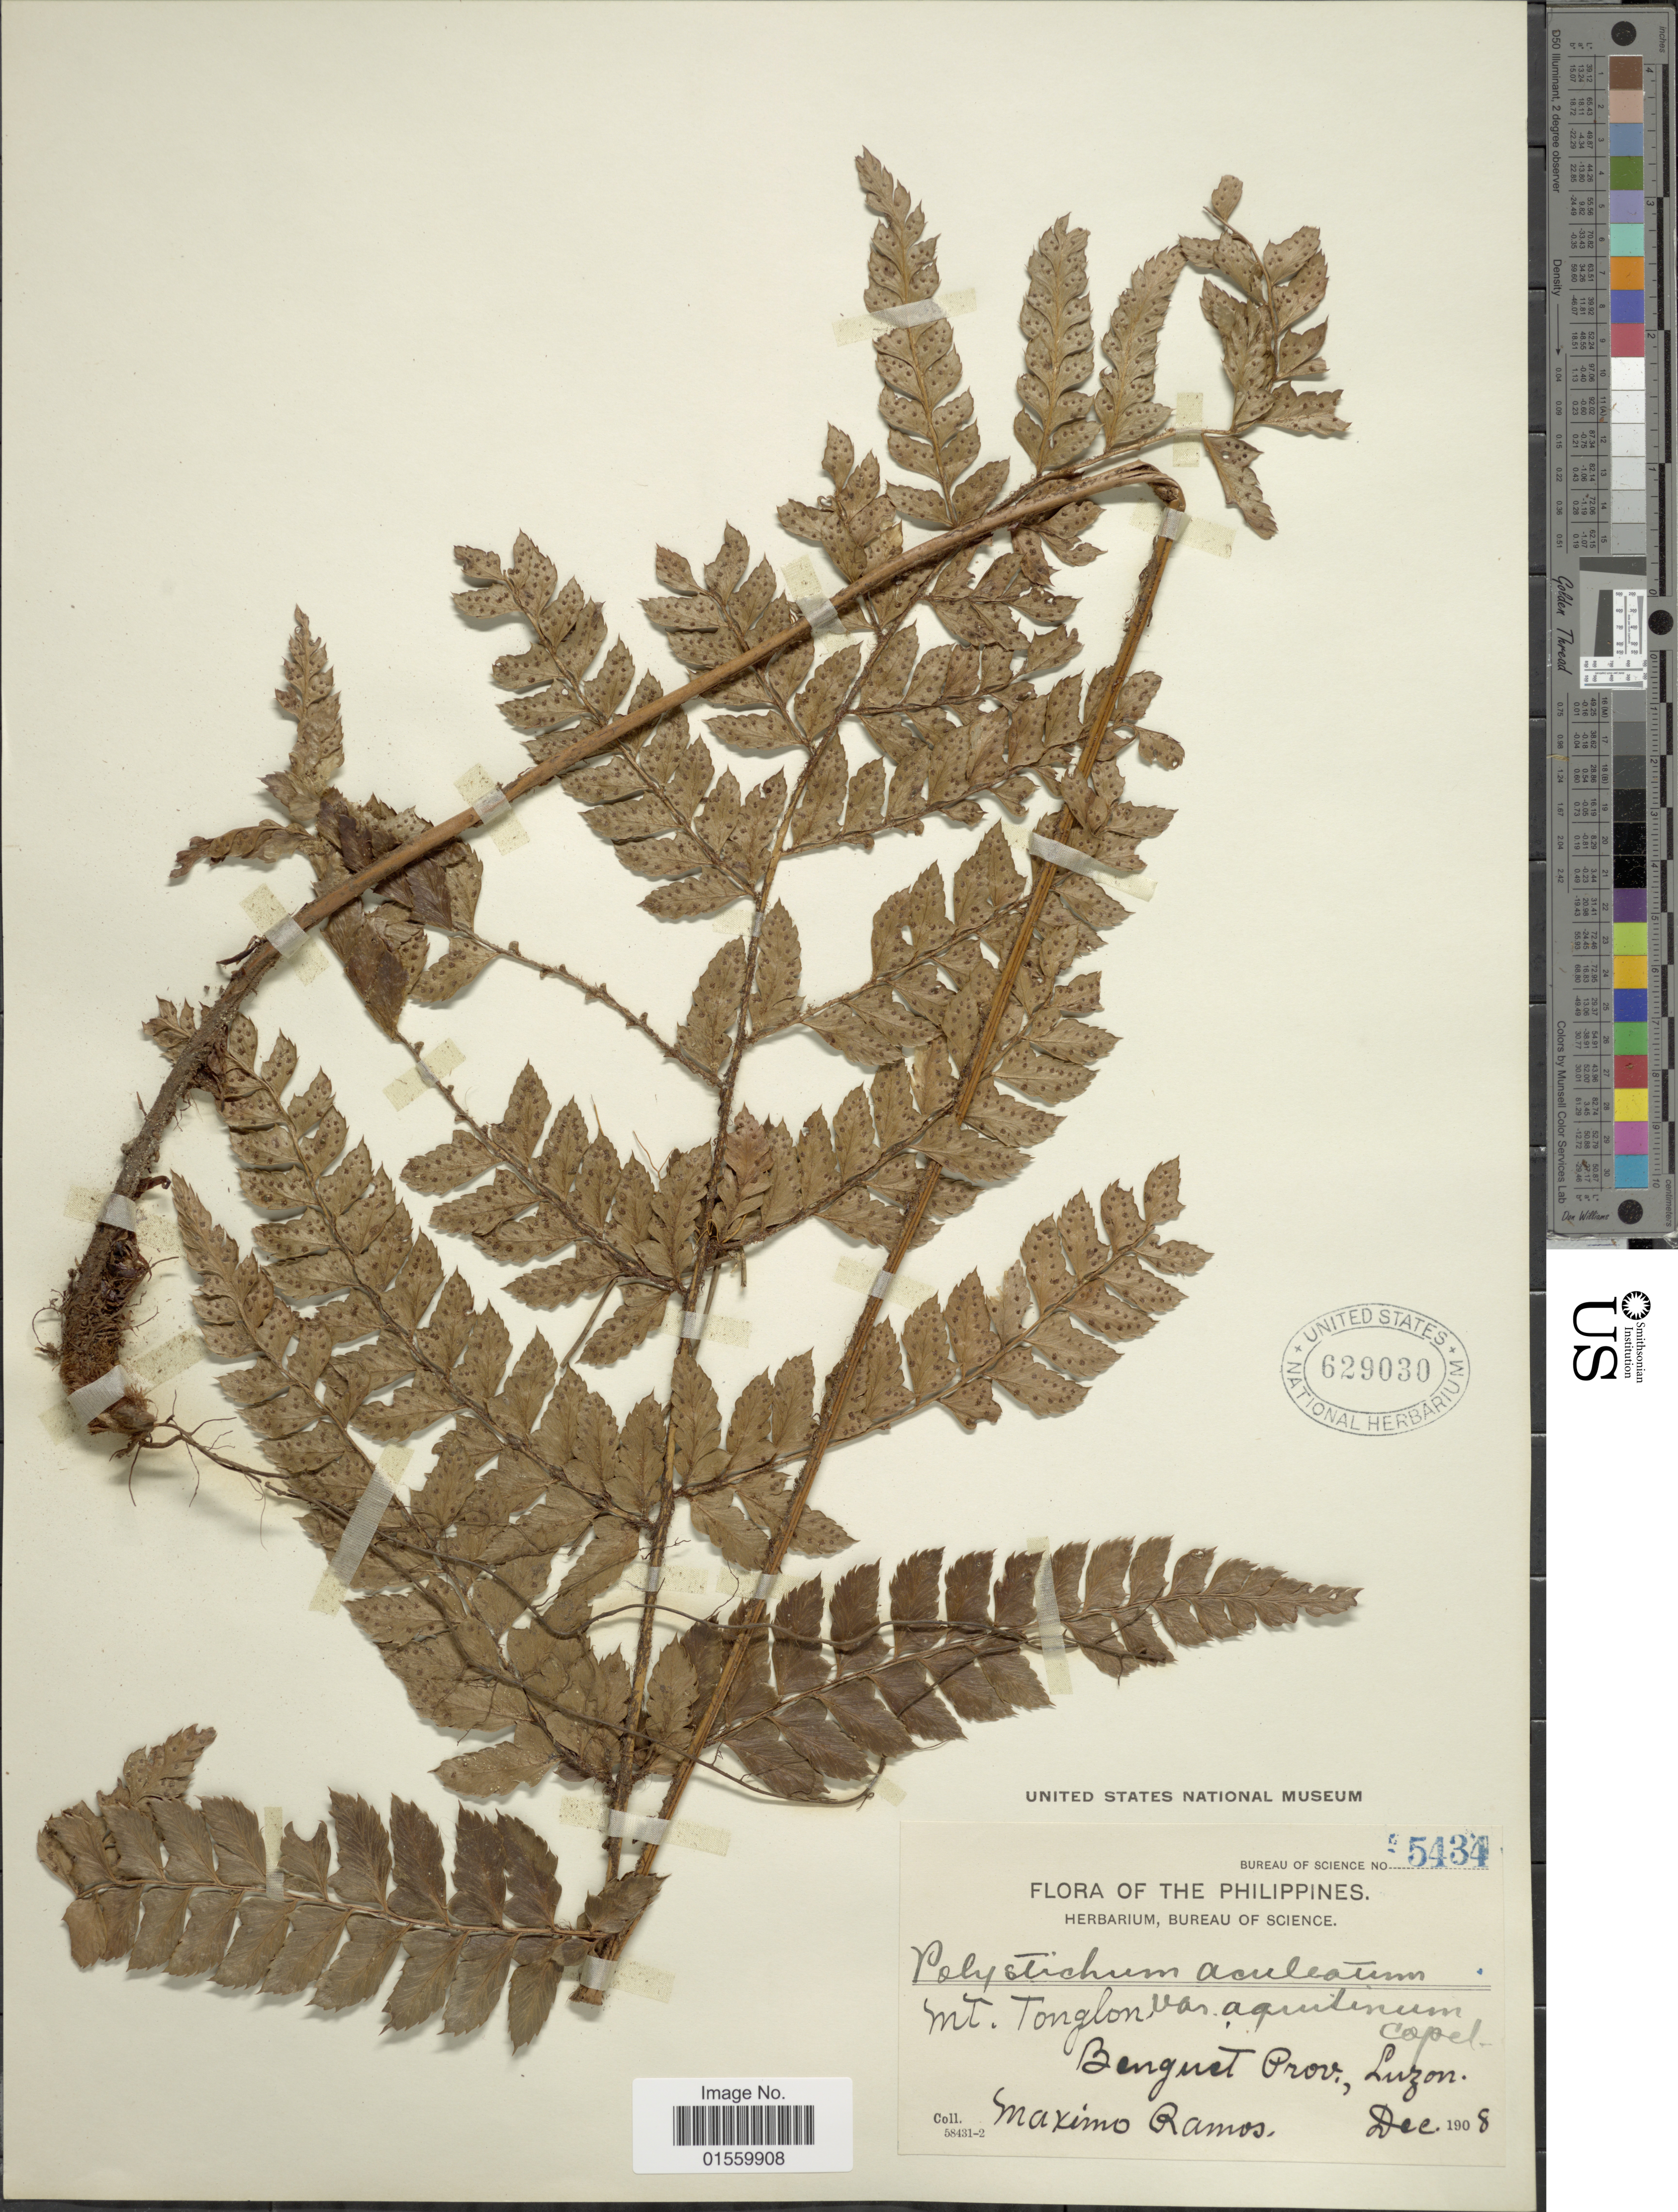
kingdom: Plantae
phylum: Tracheophyta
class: Polypodiopsida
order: Polypodiales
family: Dryopteridaceae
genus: Polystichum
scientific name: Polystichum aculeatum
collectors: M. Ramos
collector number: Bureau of Science 5434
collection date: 1908-12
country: Philippines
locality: Mt. Tonglon, Benguet Prov., Luzon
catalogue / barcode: US 629030